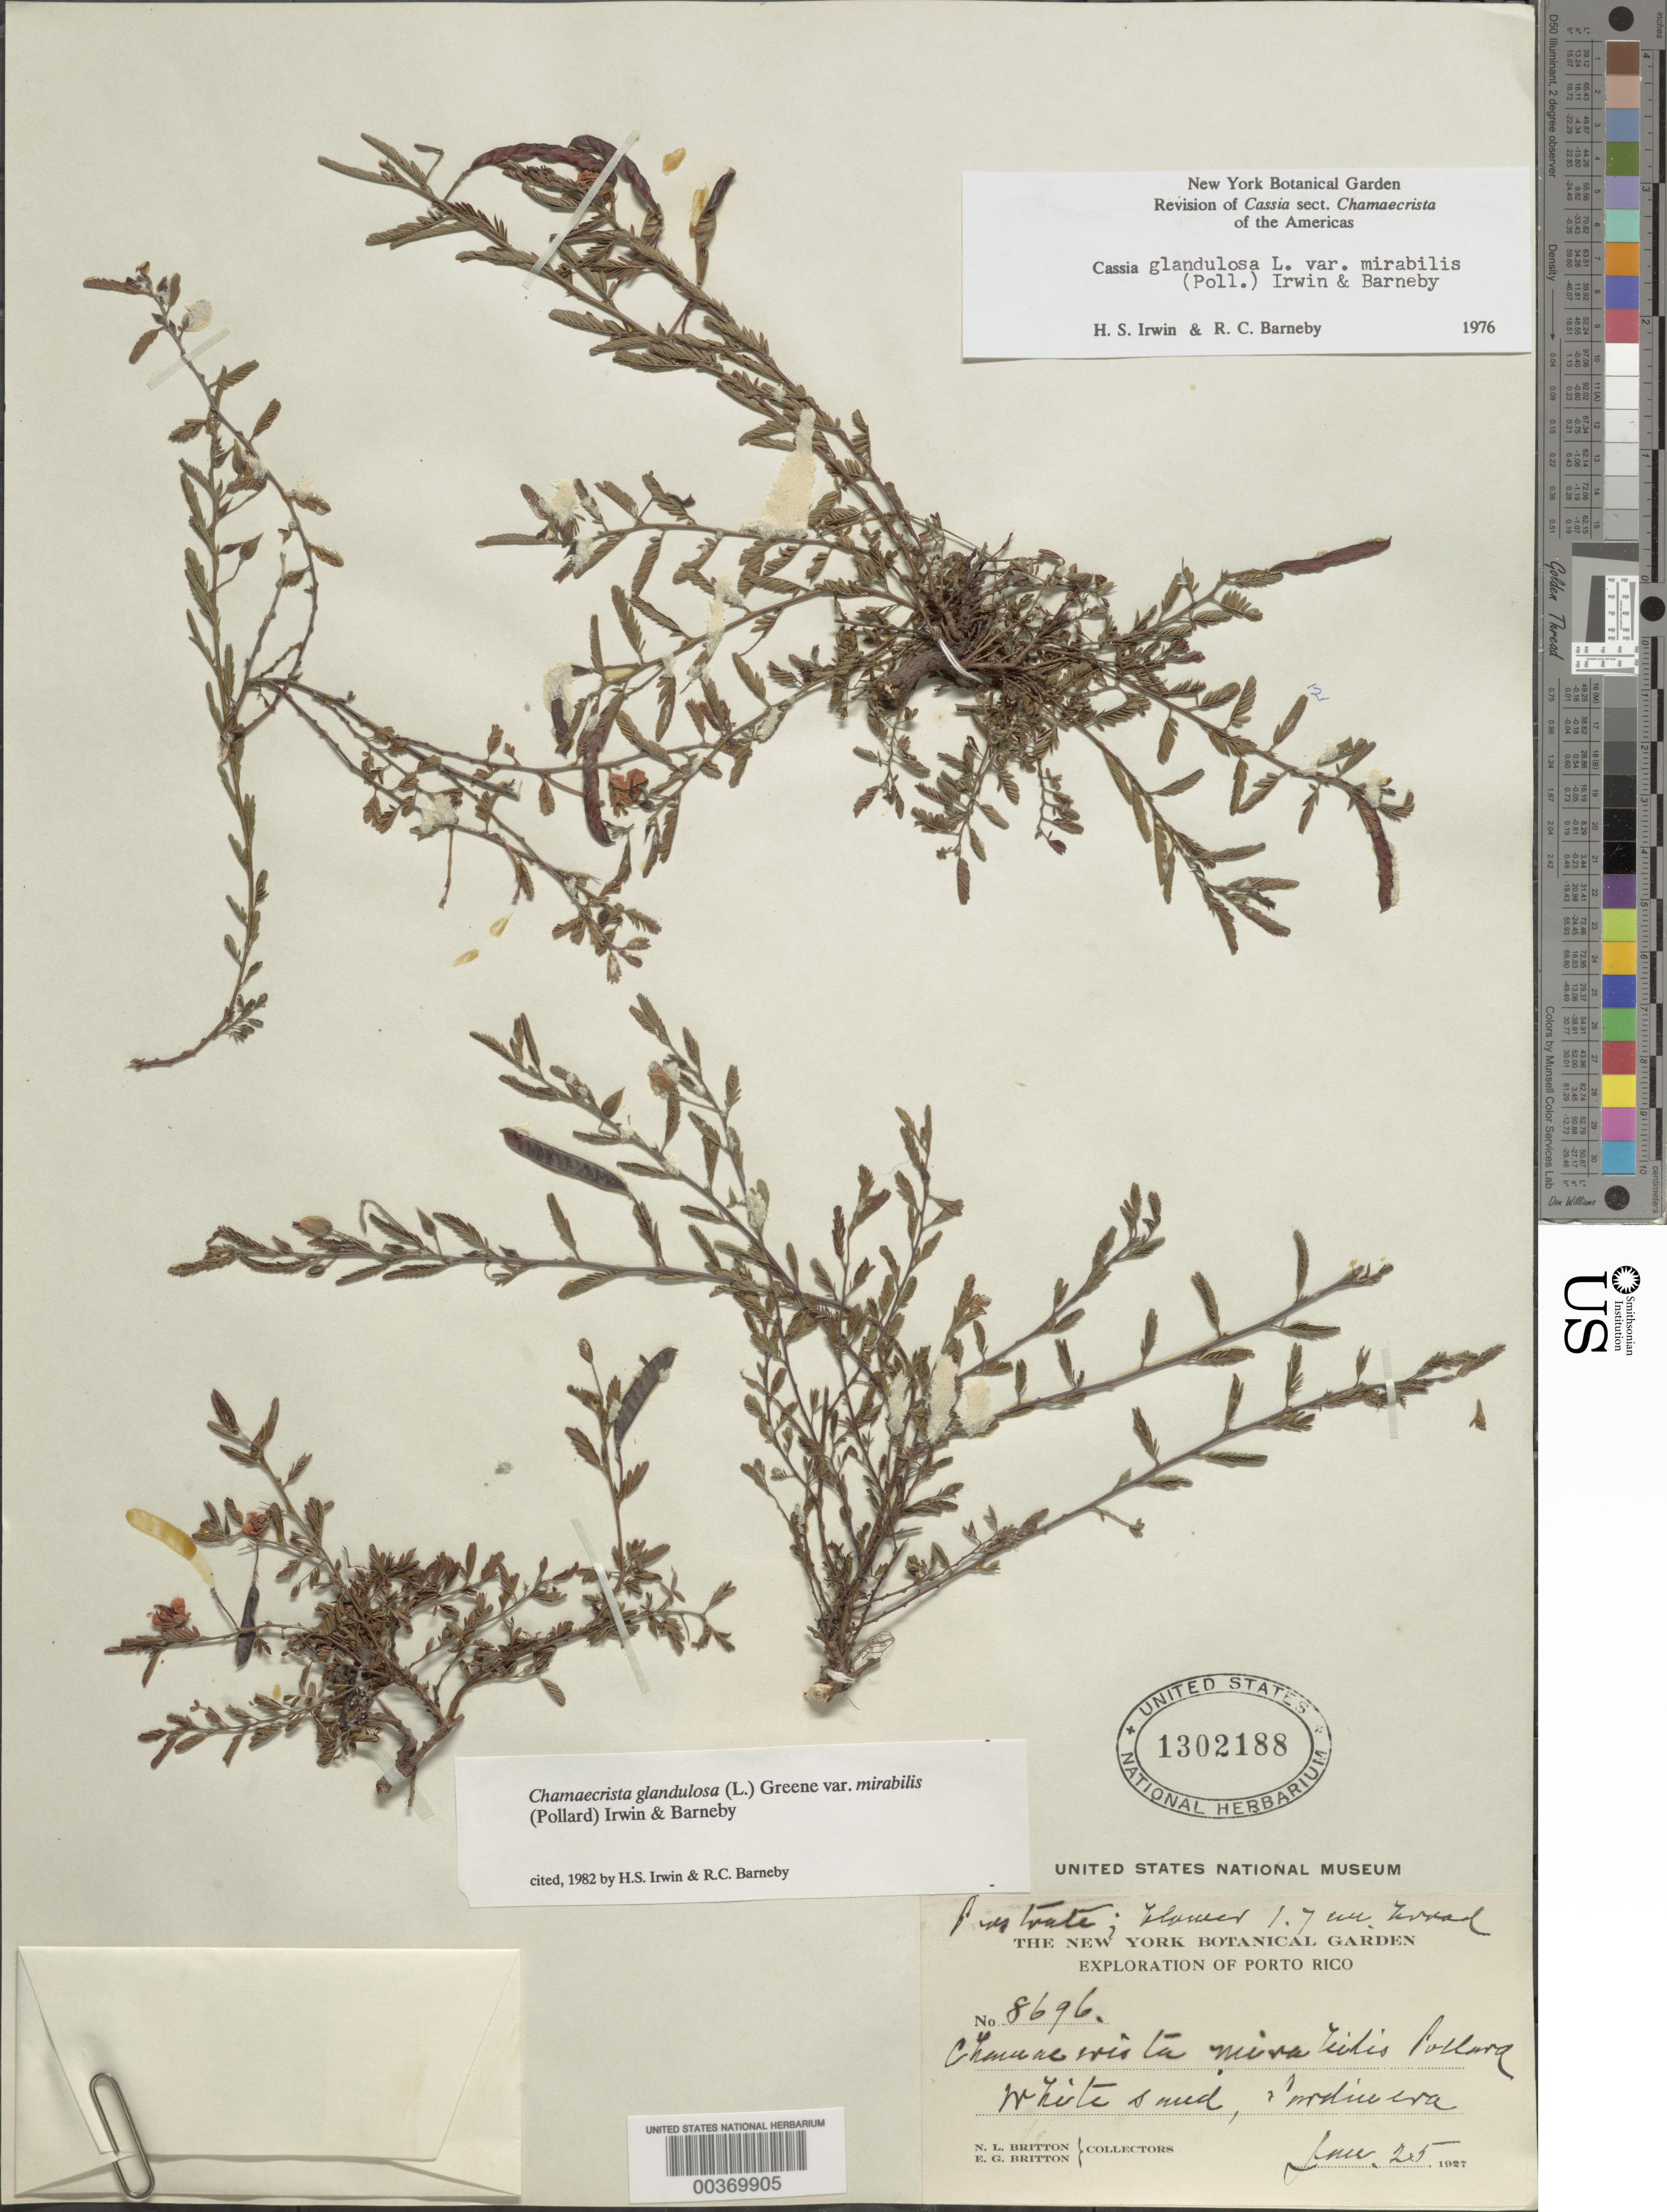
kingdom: Plantae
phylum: Tracheophyta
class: Magnoliopsida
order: Fabales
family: Fabaceae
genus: Chamaecrista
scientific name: Chamaecrista glandulosa var. mirabilis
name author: (Pollard) H.S. Irwin & Barneby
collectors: N. Britton & E. G. Britton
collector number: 8696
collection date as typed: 25 Jan 1927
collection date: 1927-01-25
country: Puerto Rico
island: Greater Antilles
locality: Sierra de Naguabo ad Rio Blanco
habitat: White sand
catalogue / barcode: US 1302188